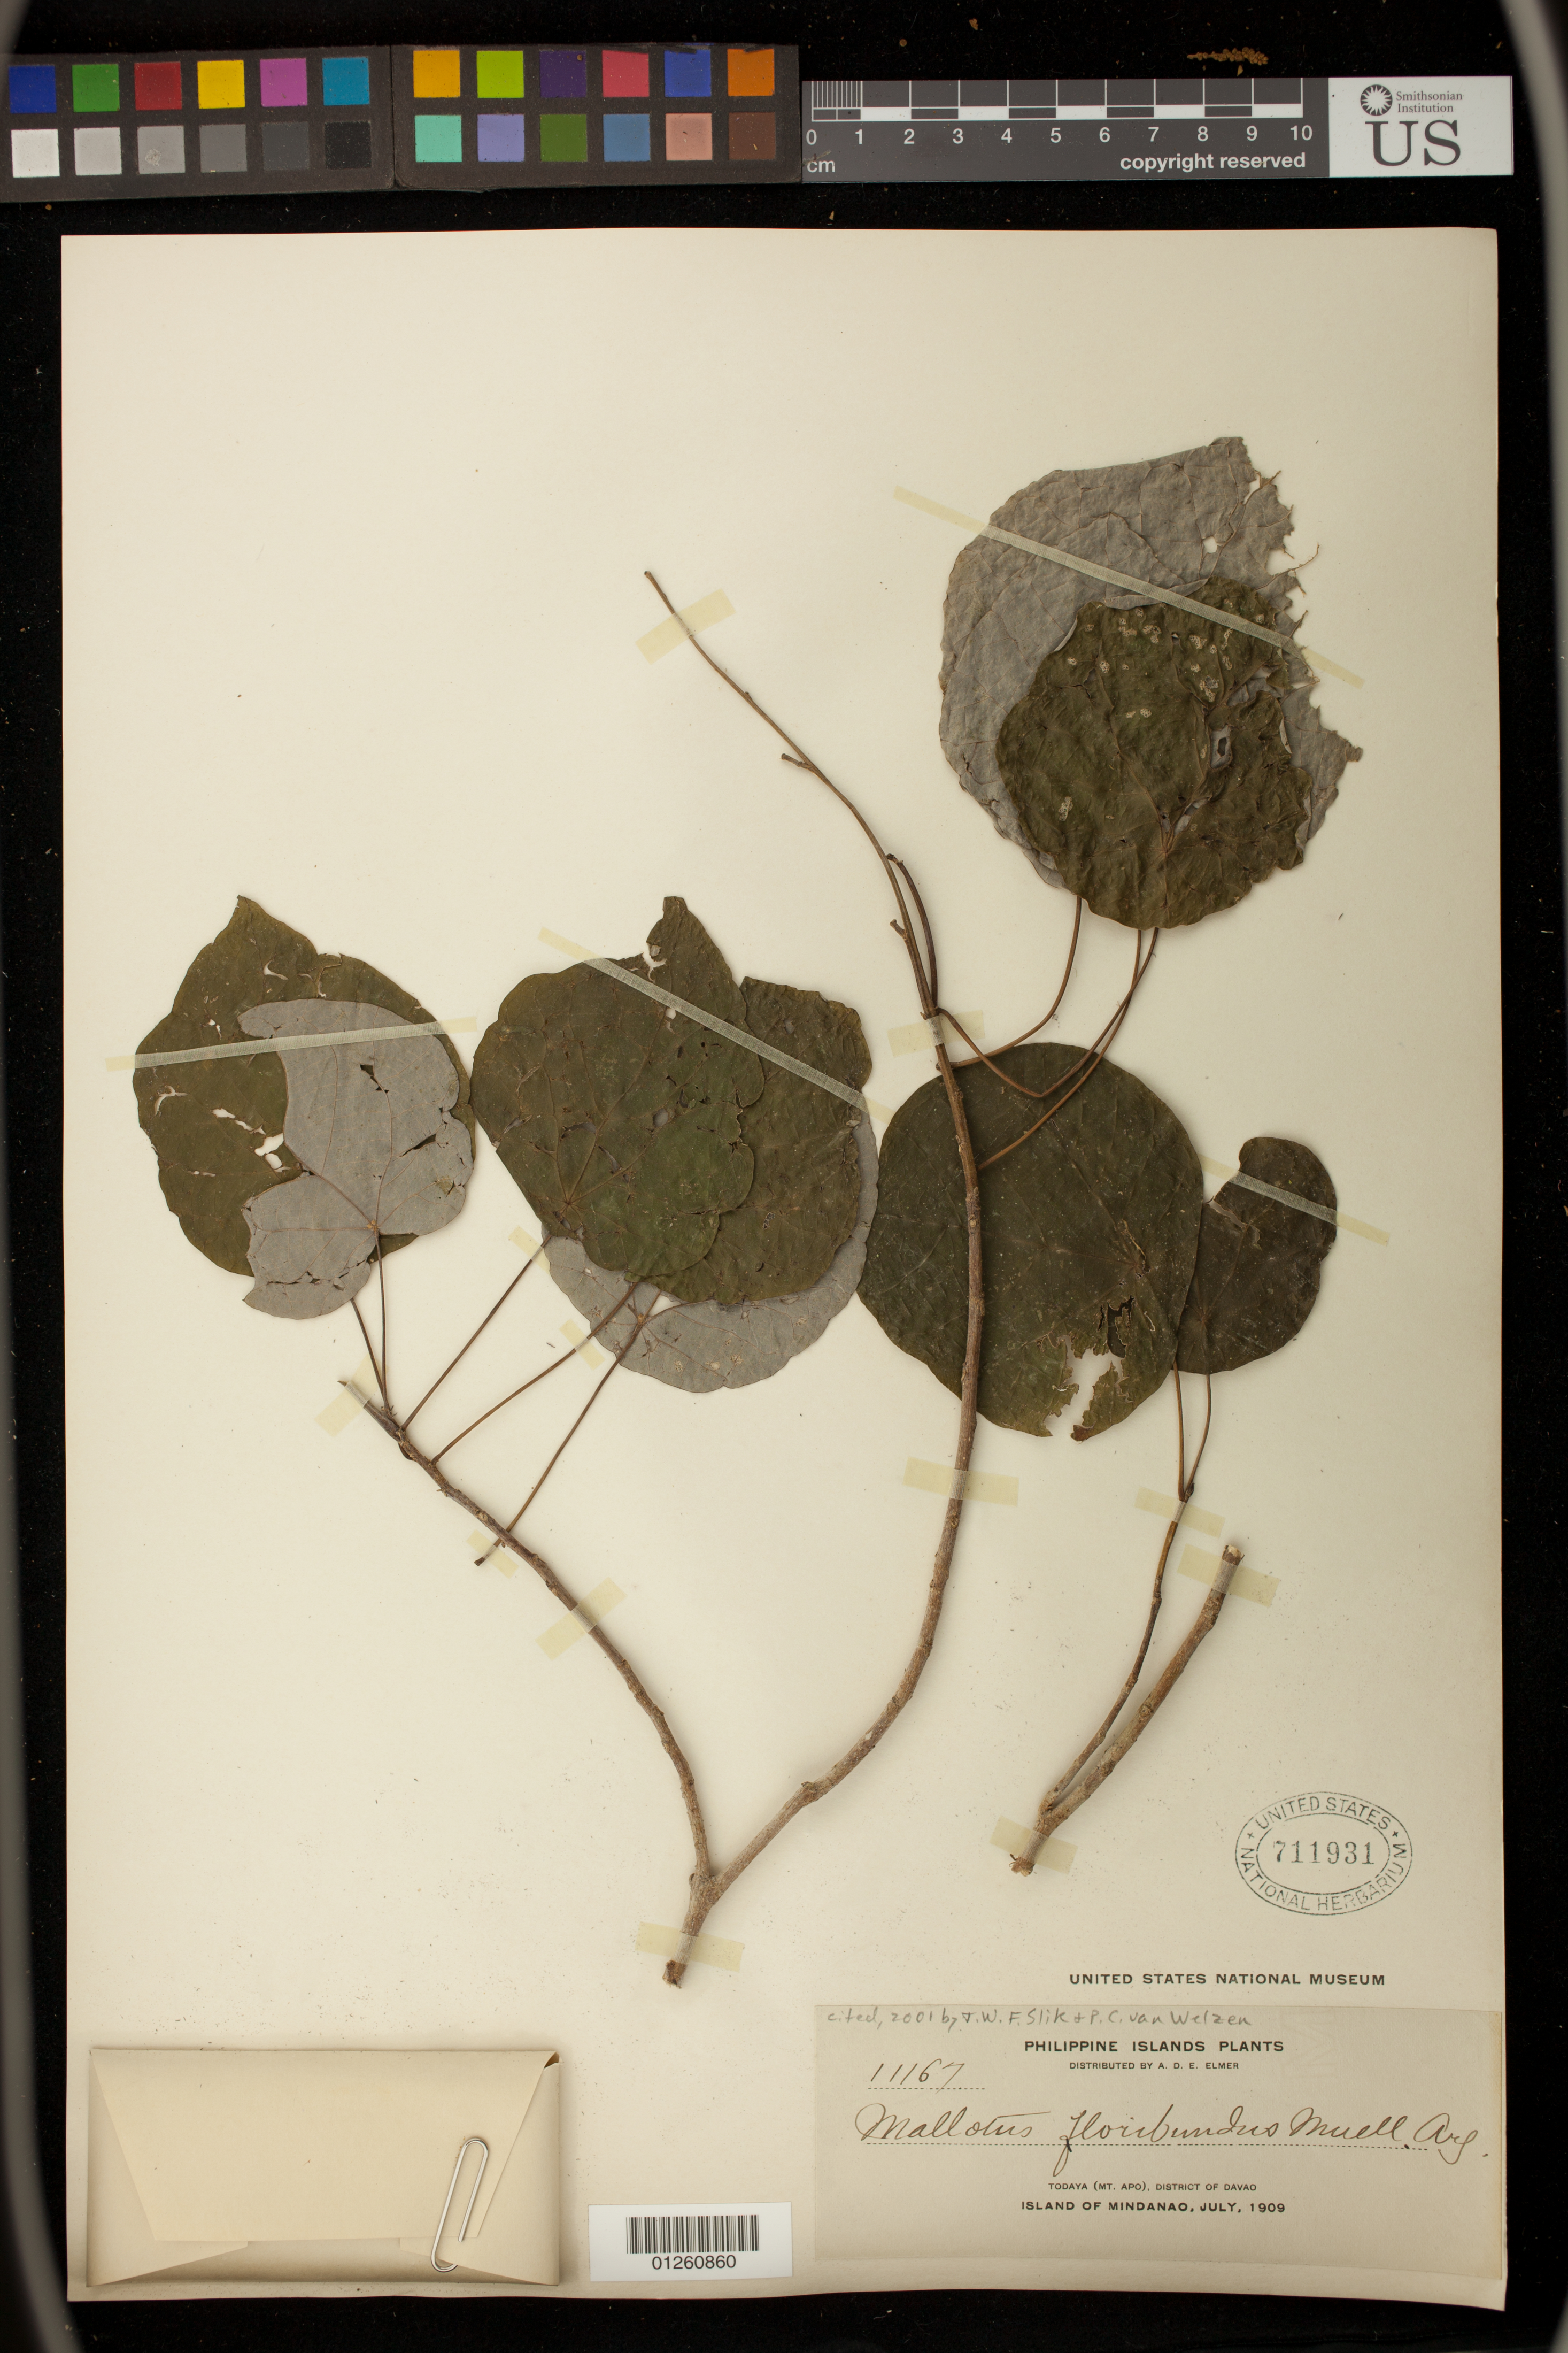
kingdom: Plantae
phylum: Tracheophyta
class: Magnoliopsida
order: Malpighiales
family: Euphorbiaceae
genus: Mallotus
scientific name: Mallotus floribundus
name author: (Blume) Müll. Arg.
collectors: A. D. E. Elmer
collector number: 11167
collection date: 1909-07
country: Philippines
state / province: Davao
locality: Todaya (Mt. Apo)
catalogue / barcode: US 711931